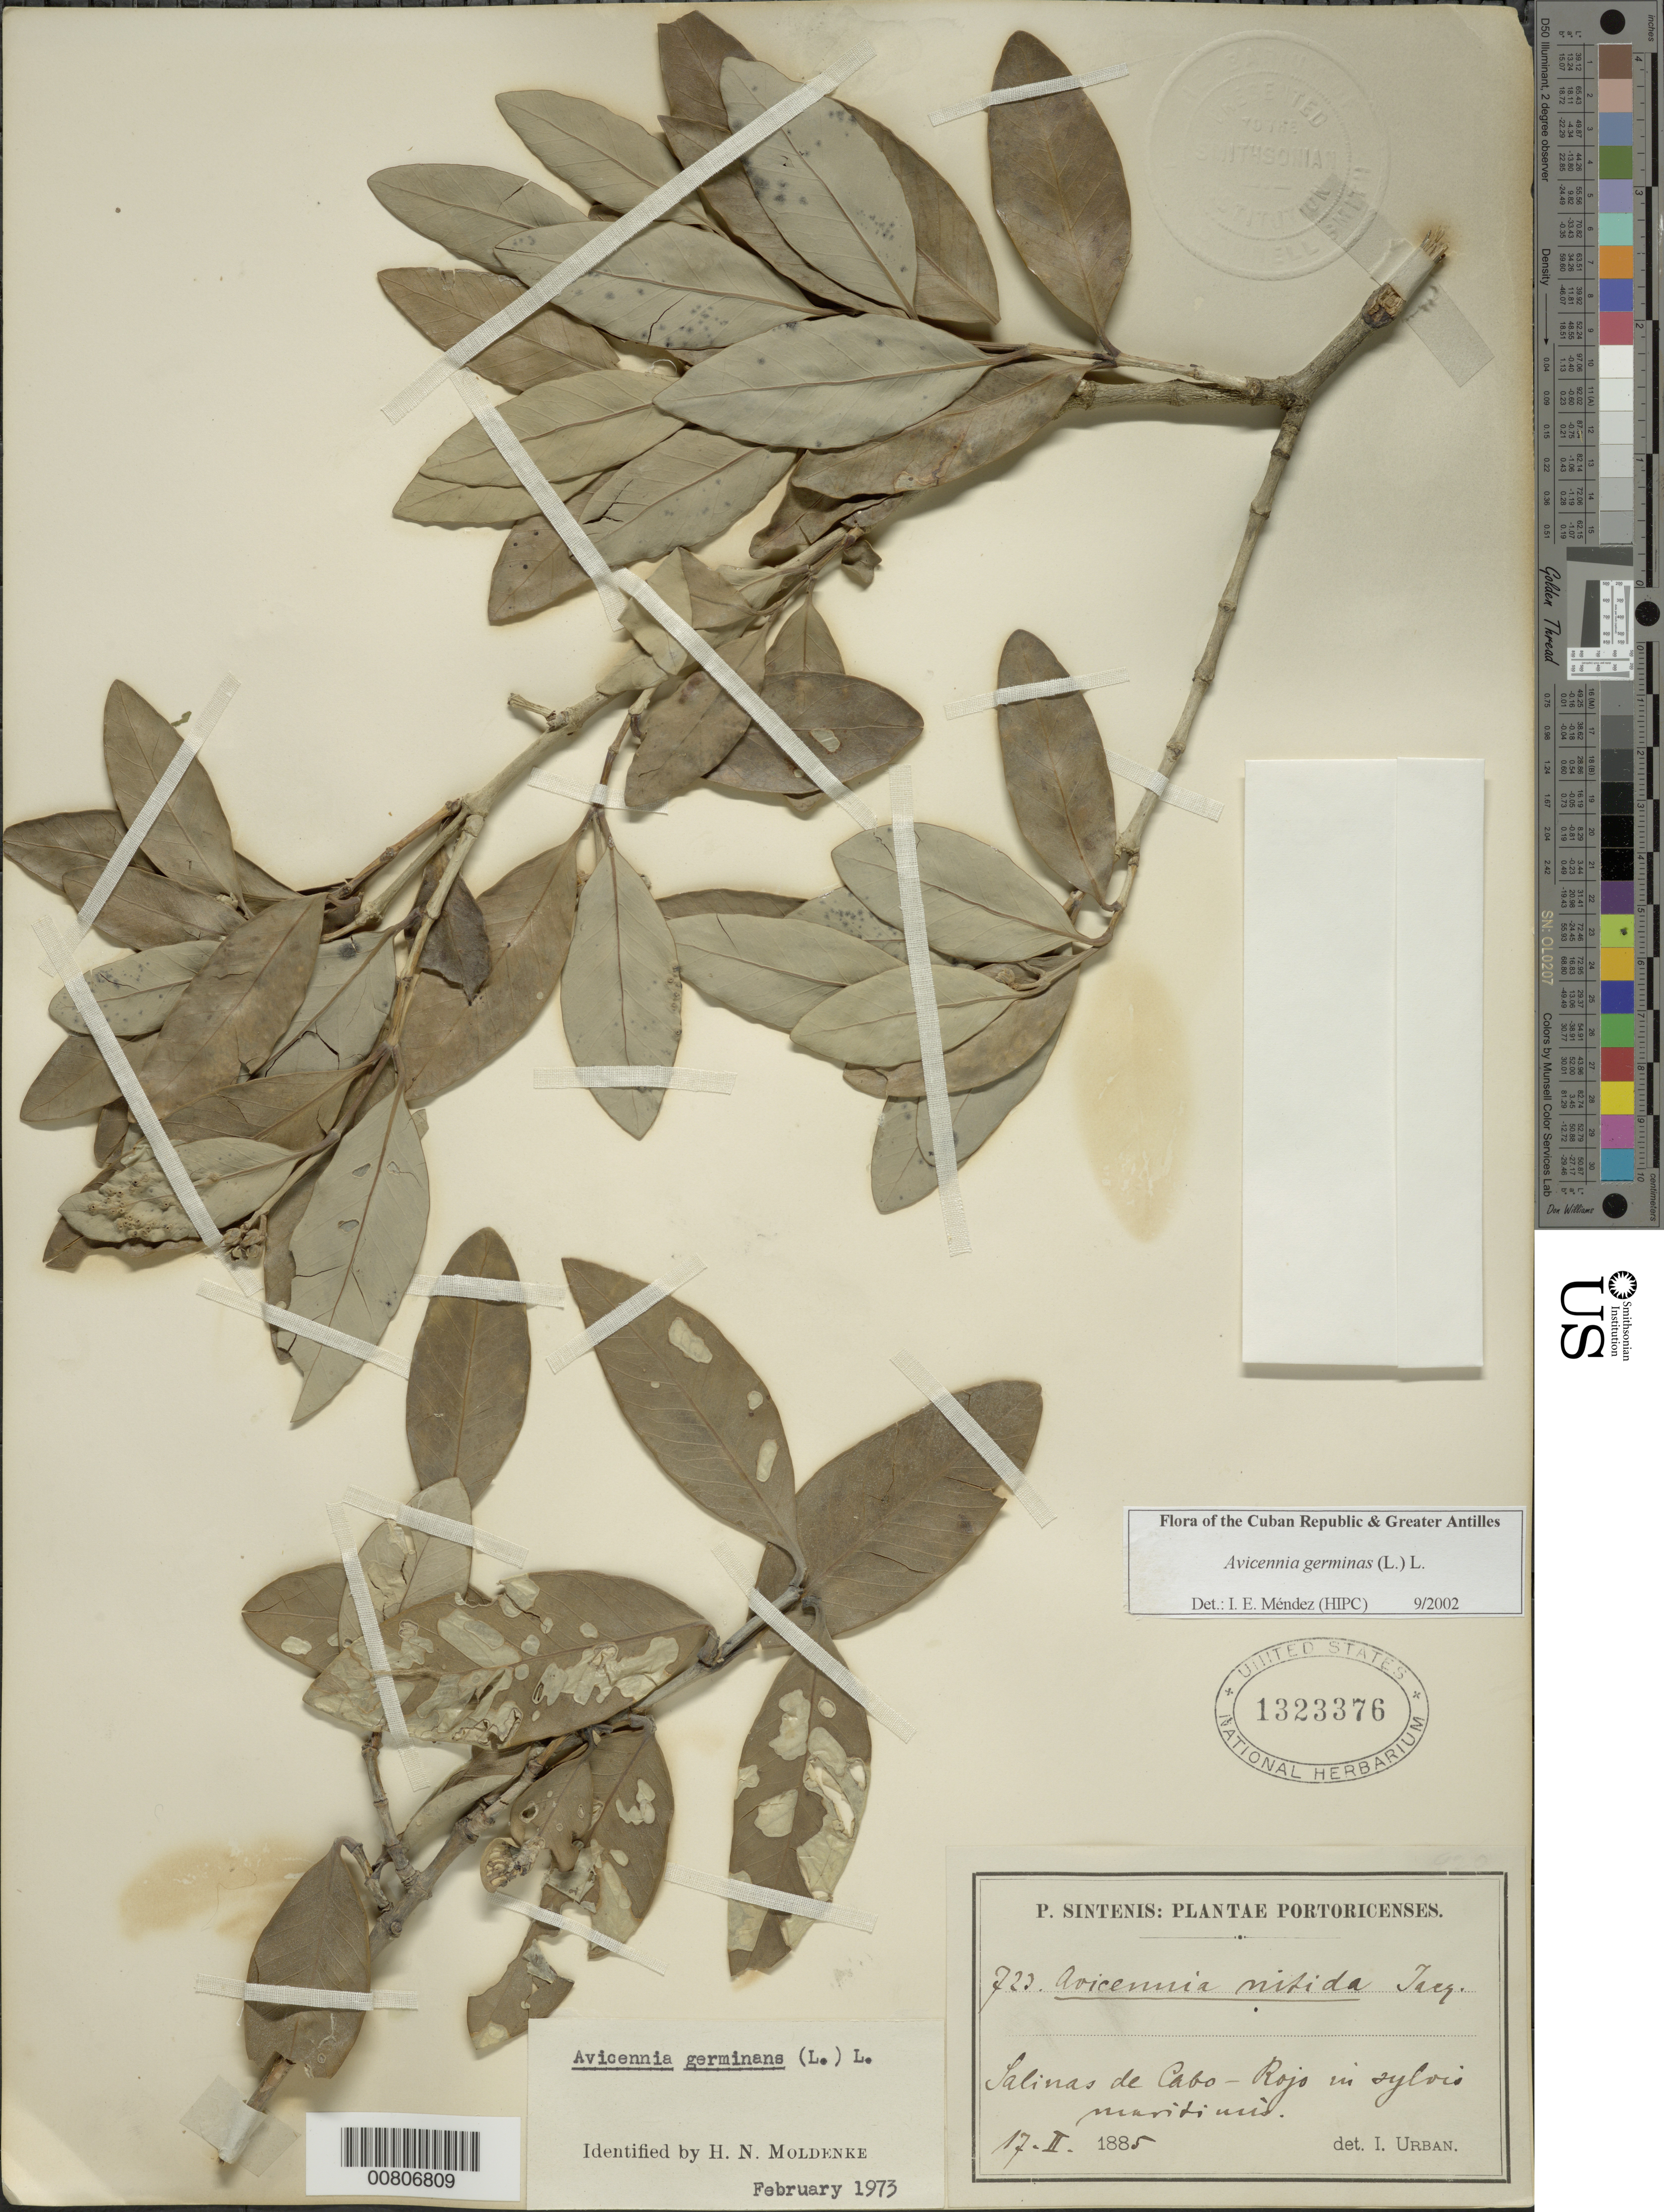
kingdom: Plantae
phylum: Tracheophyta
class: Magnoliopsida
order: Lamiales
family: Acanthaceae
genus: Avicennia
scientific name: Avicennia germinans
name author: (L.) L.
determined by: Méndez, Isidro E., (HIPC)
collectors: P. Sintenis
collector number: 723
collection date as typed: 17 Feb 1885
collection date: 1885-02-17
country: Puerto Rico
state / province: Cabo Rojo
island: Puerto Rico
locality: Salinas de Cabo Rojo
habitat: Sylvis maritimis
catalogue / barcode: US 1323376